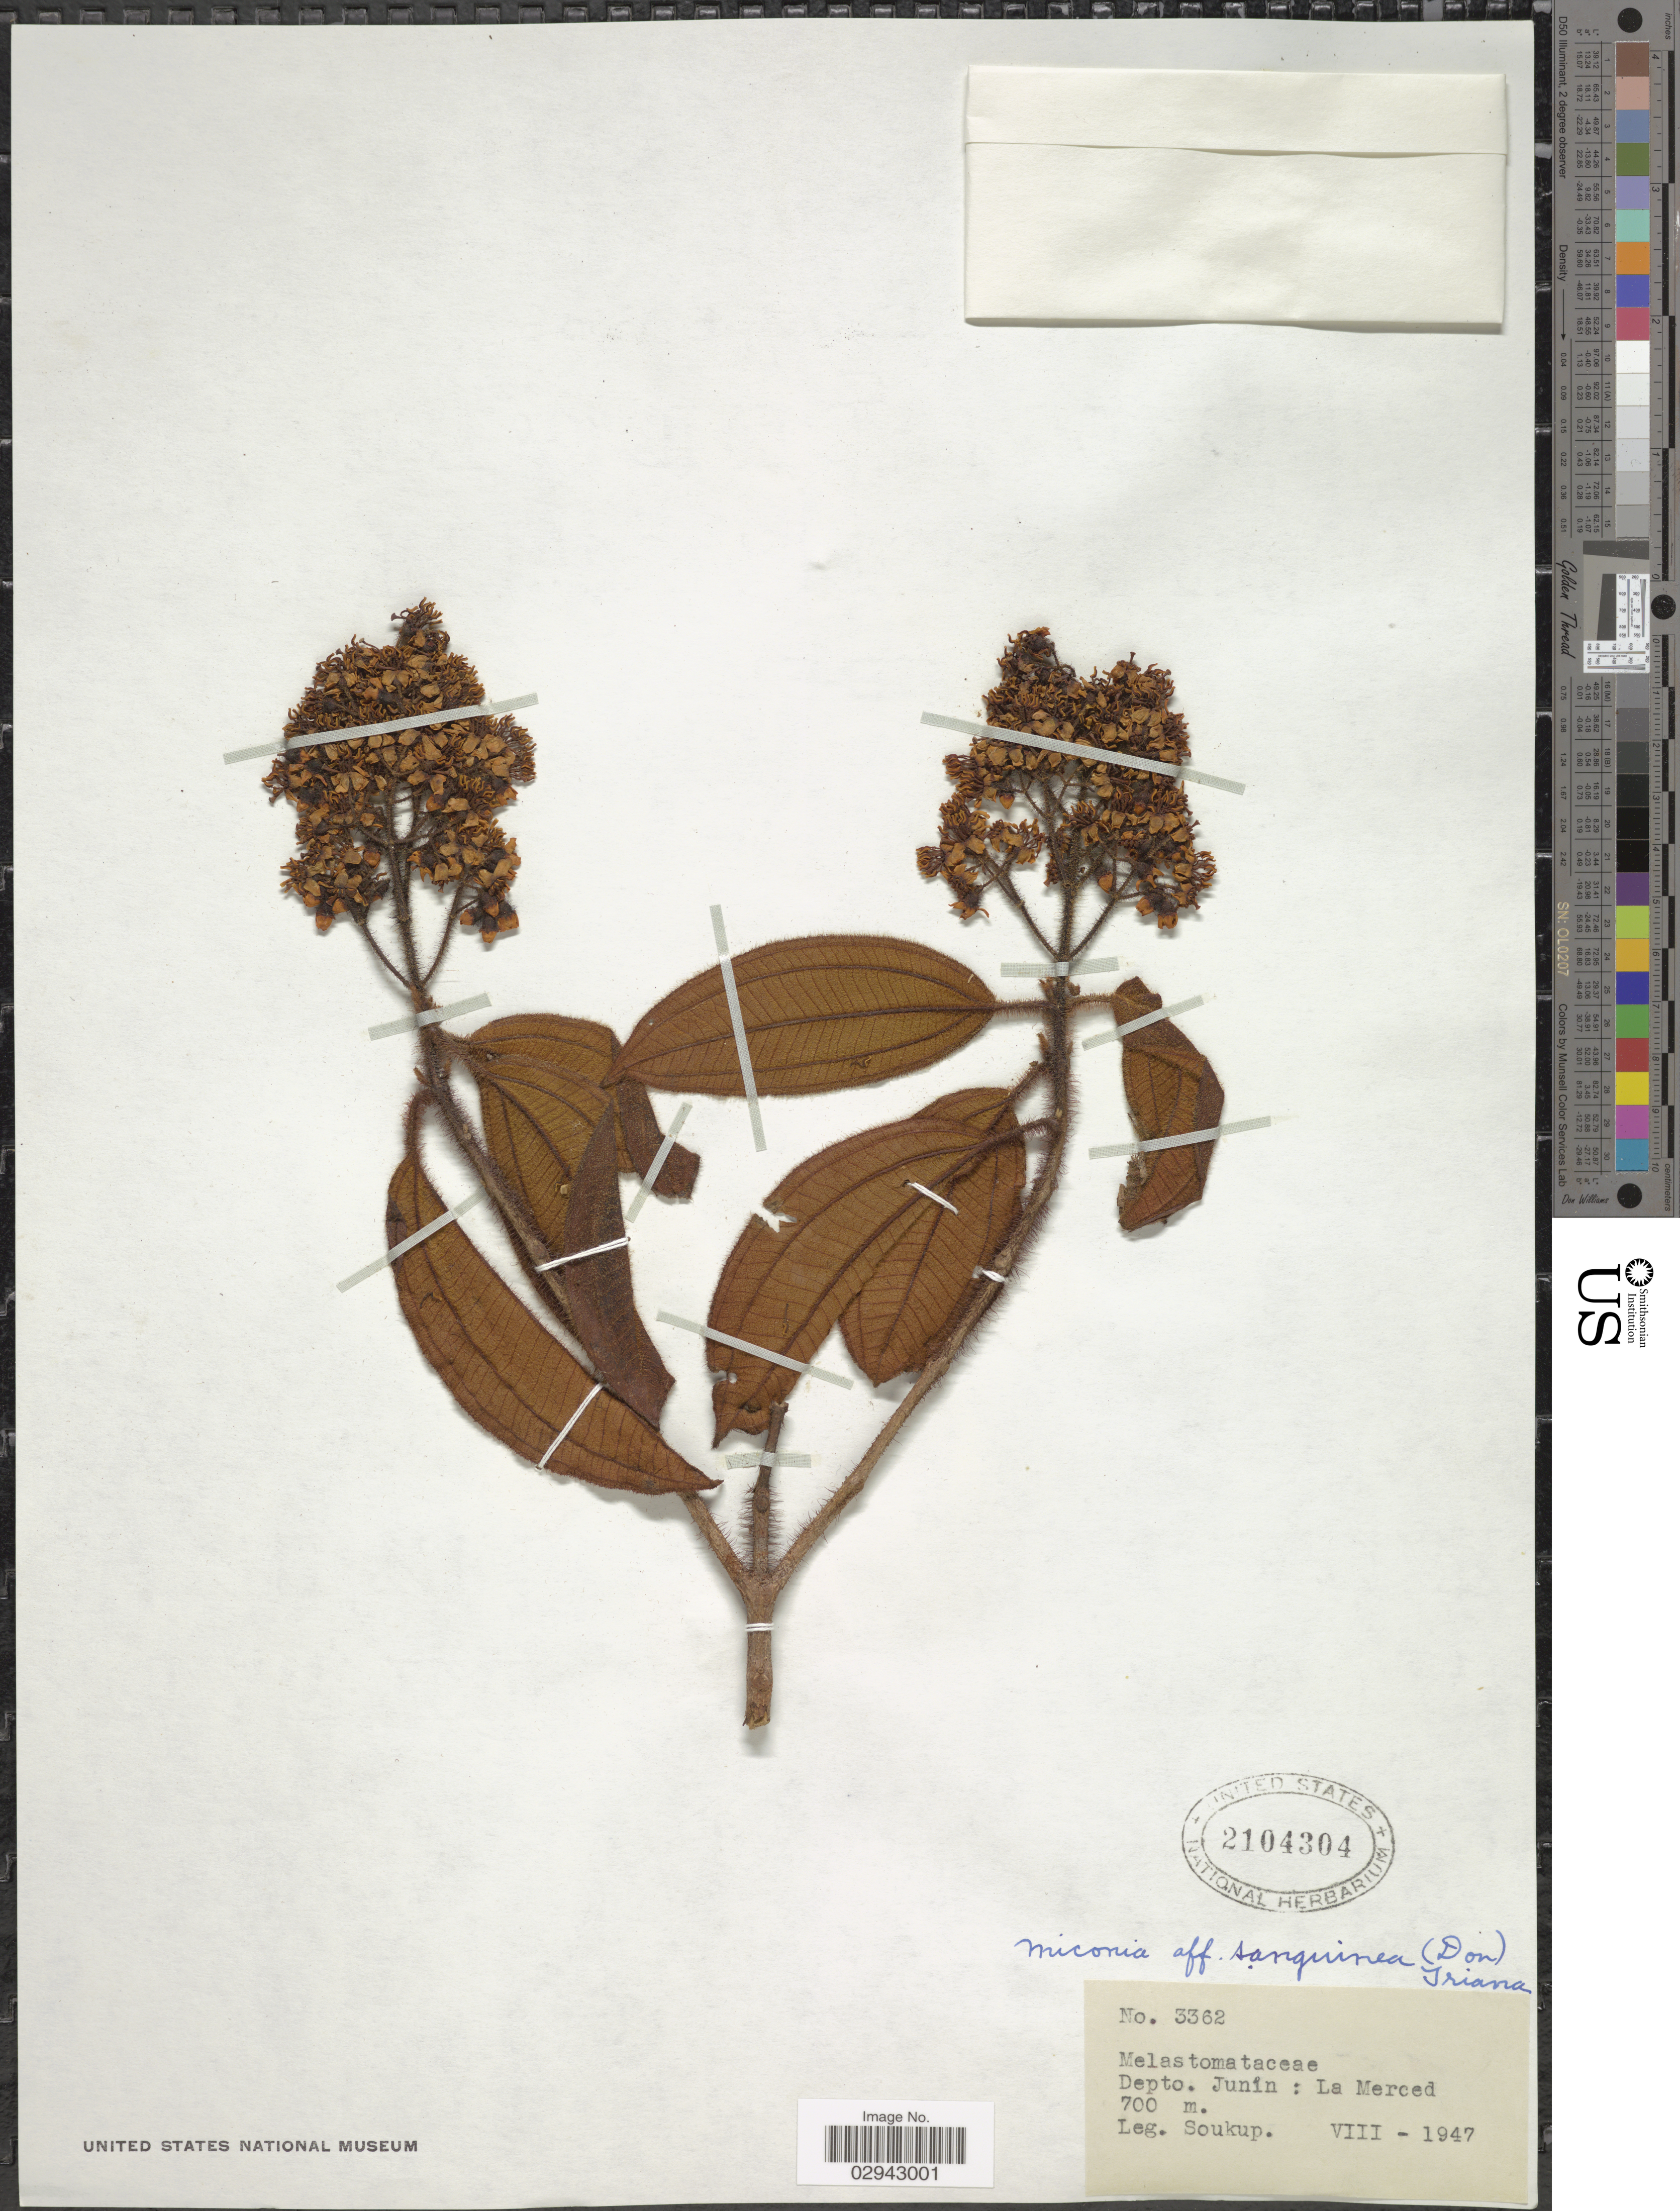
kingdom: Plantae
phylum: Tracheophyta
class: Magnoliopsida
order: Myrtales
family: Melastomataceae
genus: Miconia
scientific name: Miconia sanguinea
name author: (D. Don) Triana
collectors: J. Soukup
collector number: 3362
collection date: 1947-08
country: Peru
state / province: Junín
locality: Depto. Junín: La Merced.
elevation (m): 700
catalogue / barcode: US 2104304